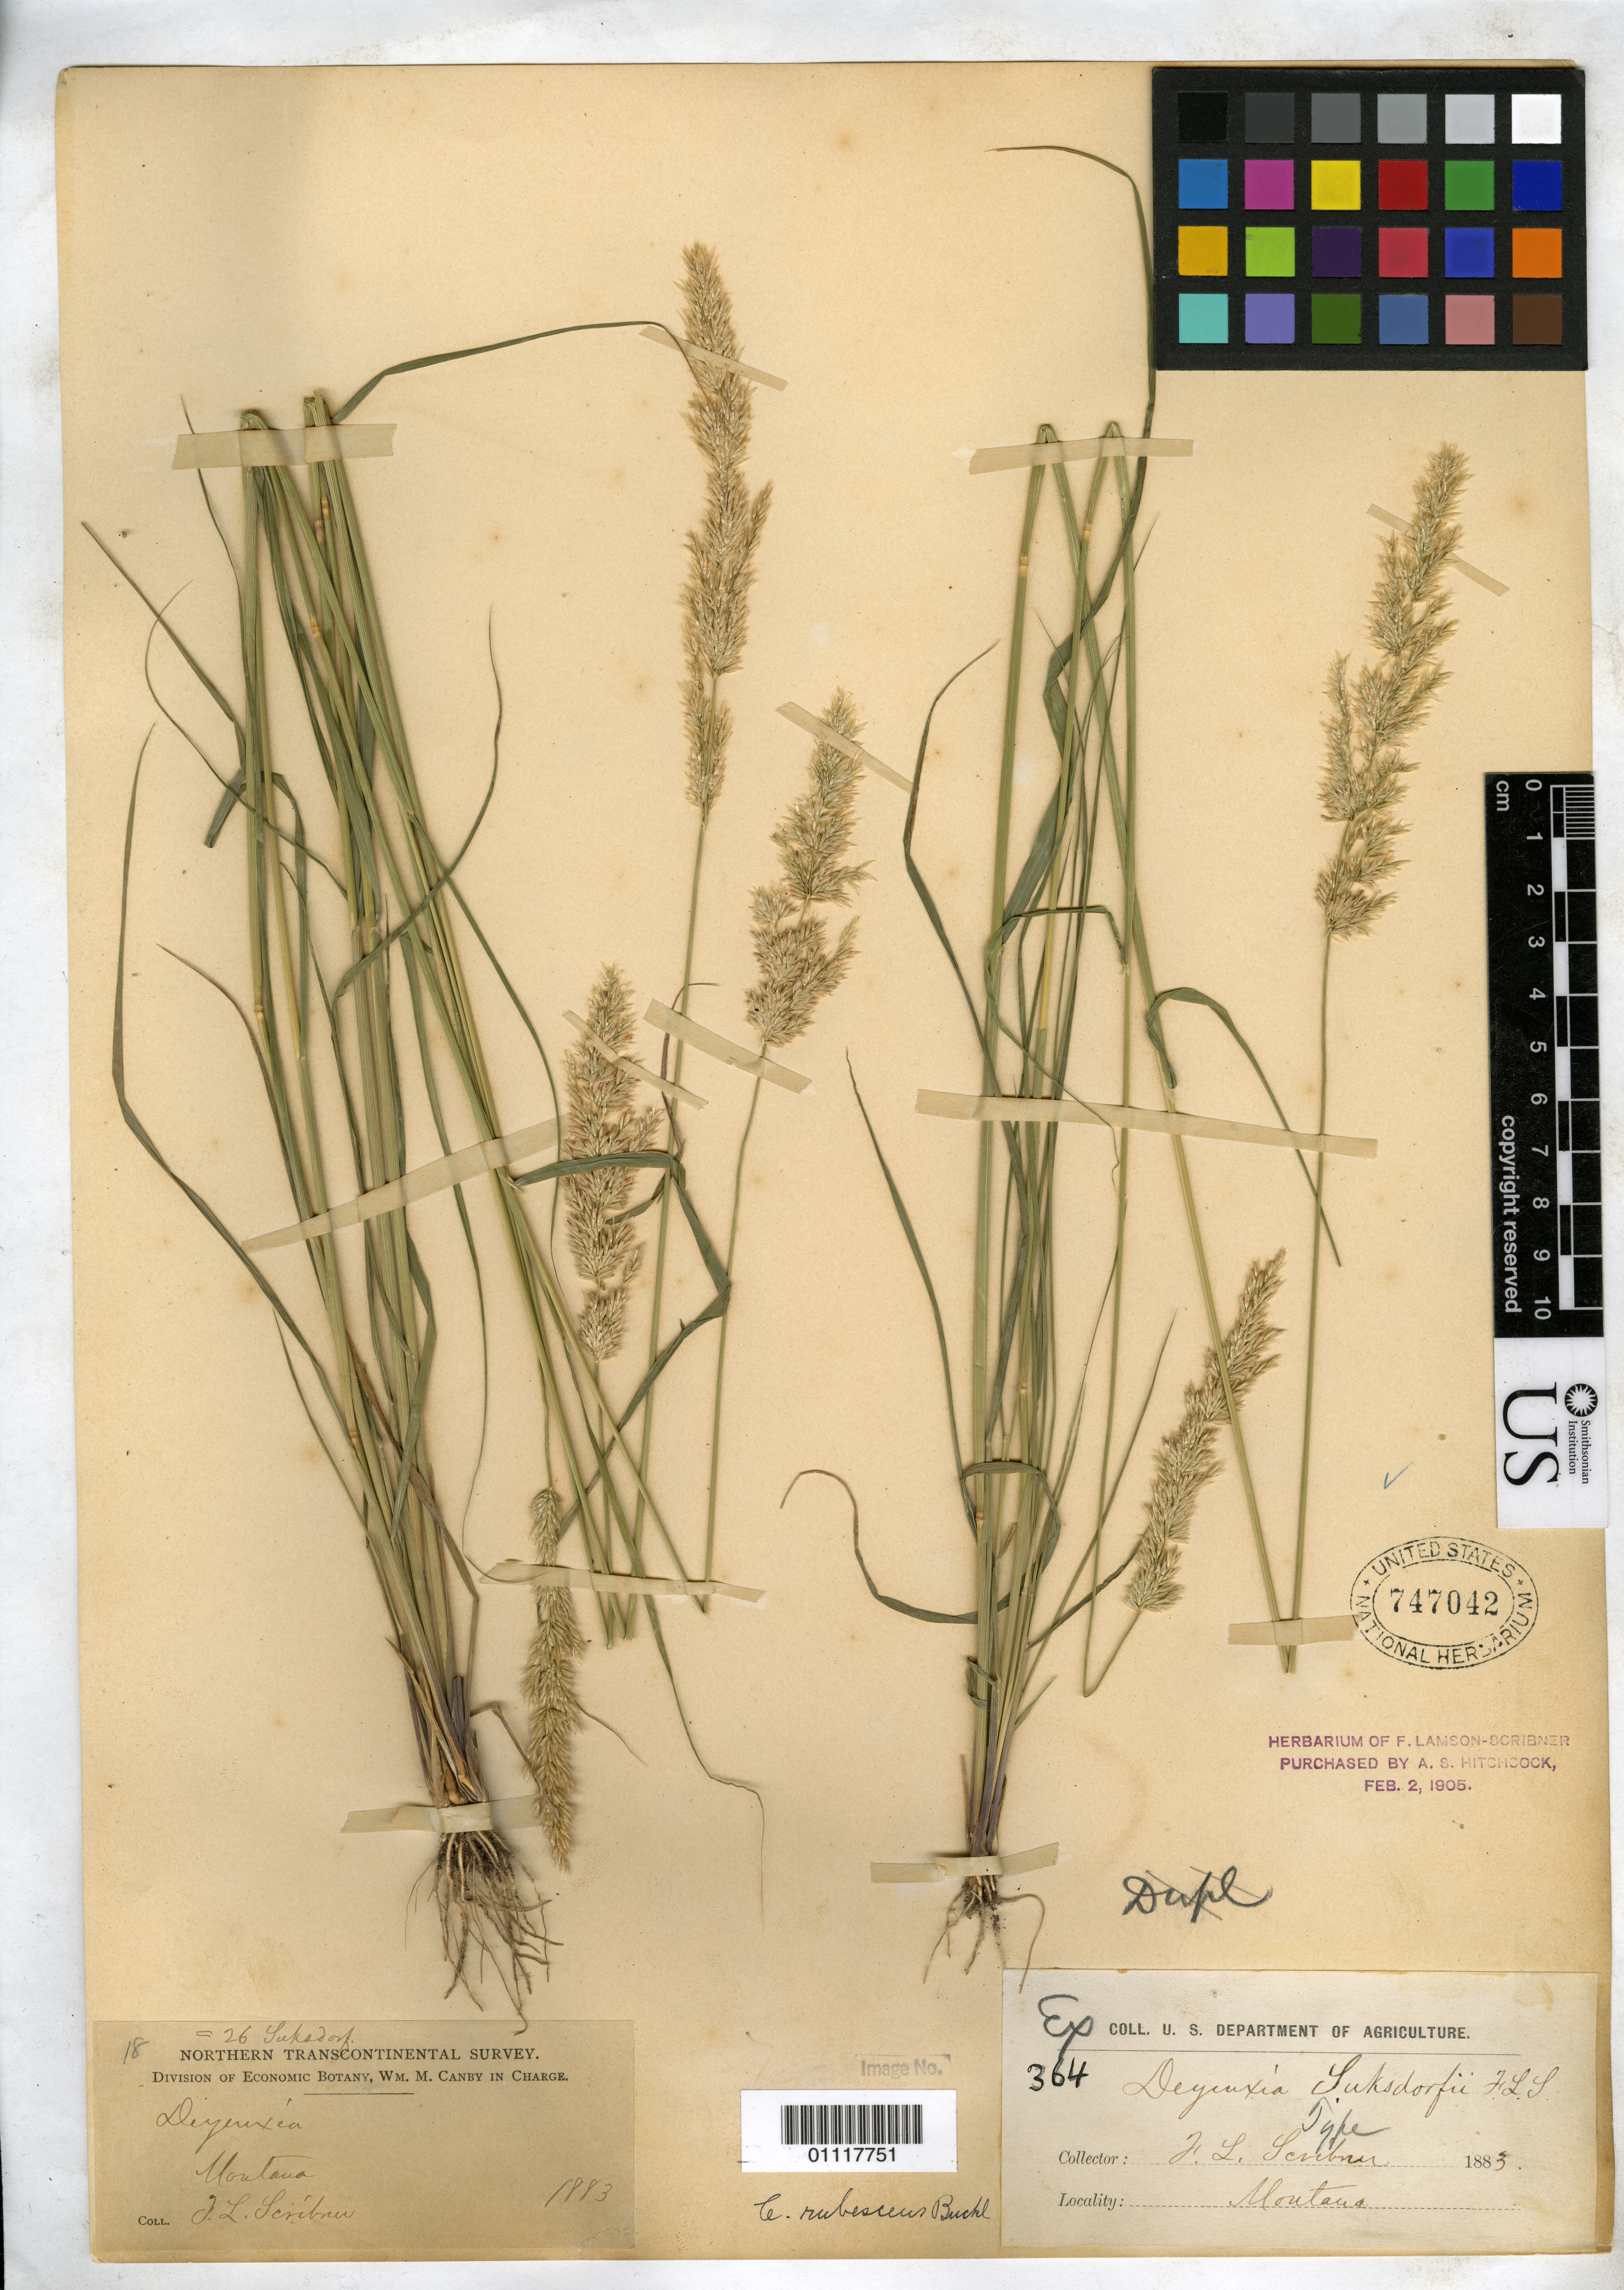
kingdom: Plantae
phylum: Tracheophyta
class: Liliopsida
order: Poales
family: Poaceae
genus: Deyeuxia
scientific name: Deyeuxia suksdorfii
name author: Scribn.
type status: Syntype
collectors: F. L. Scribner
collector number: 364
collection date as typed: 1883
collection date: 1883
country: United States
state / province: Montana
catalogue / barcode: US 747042